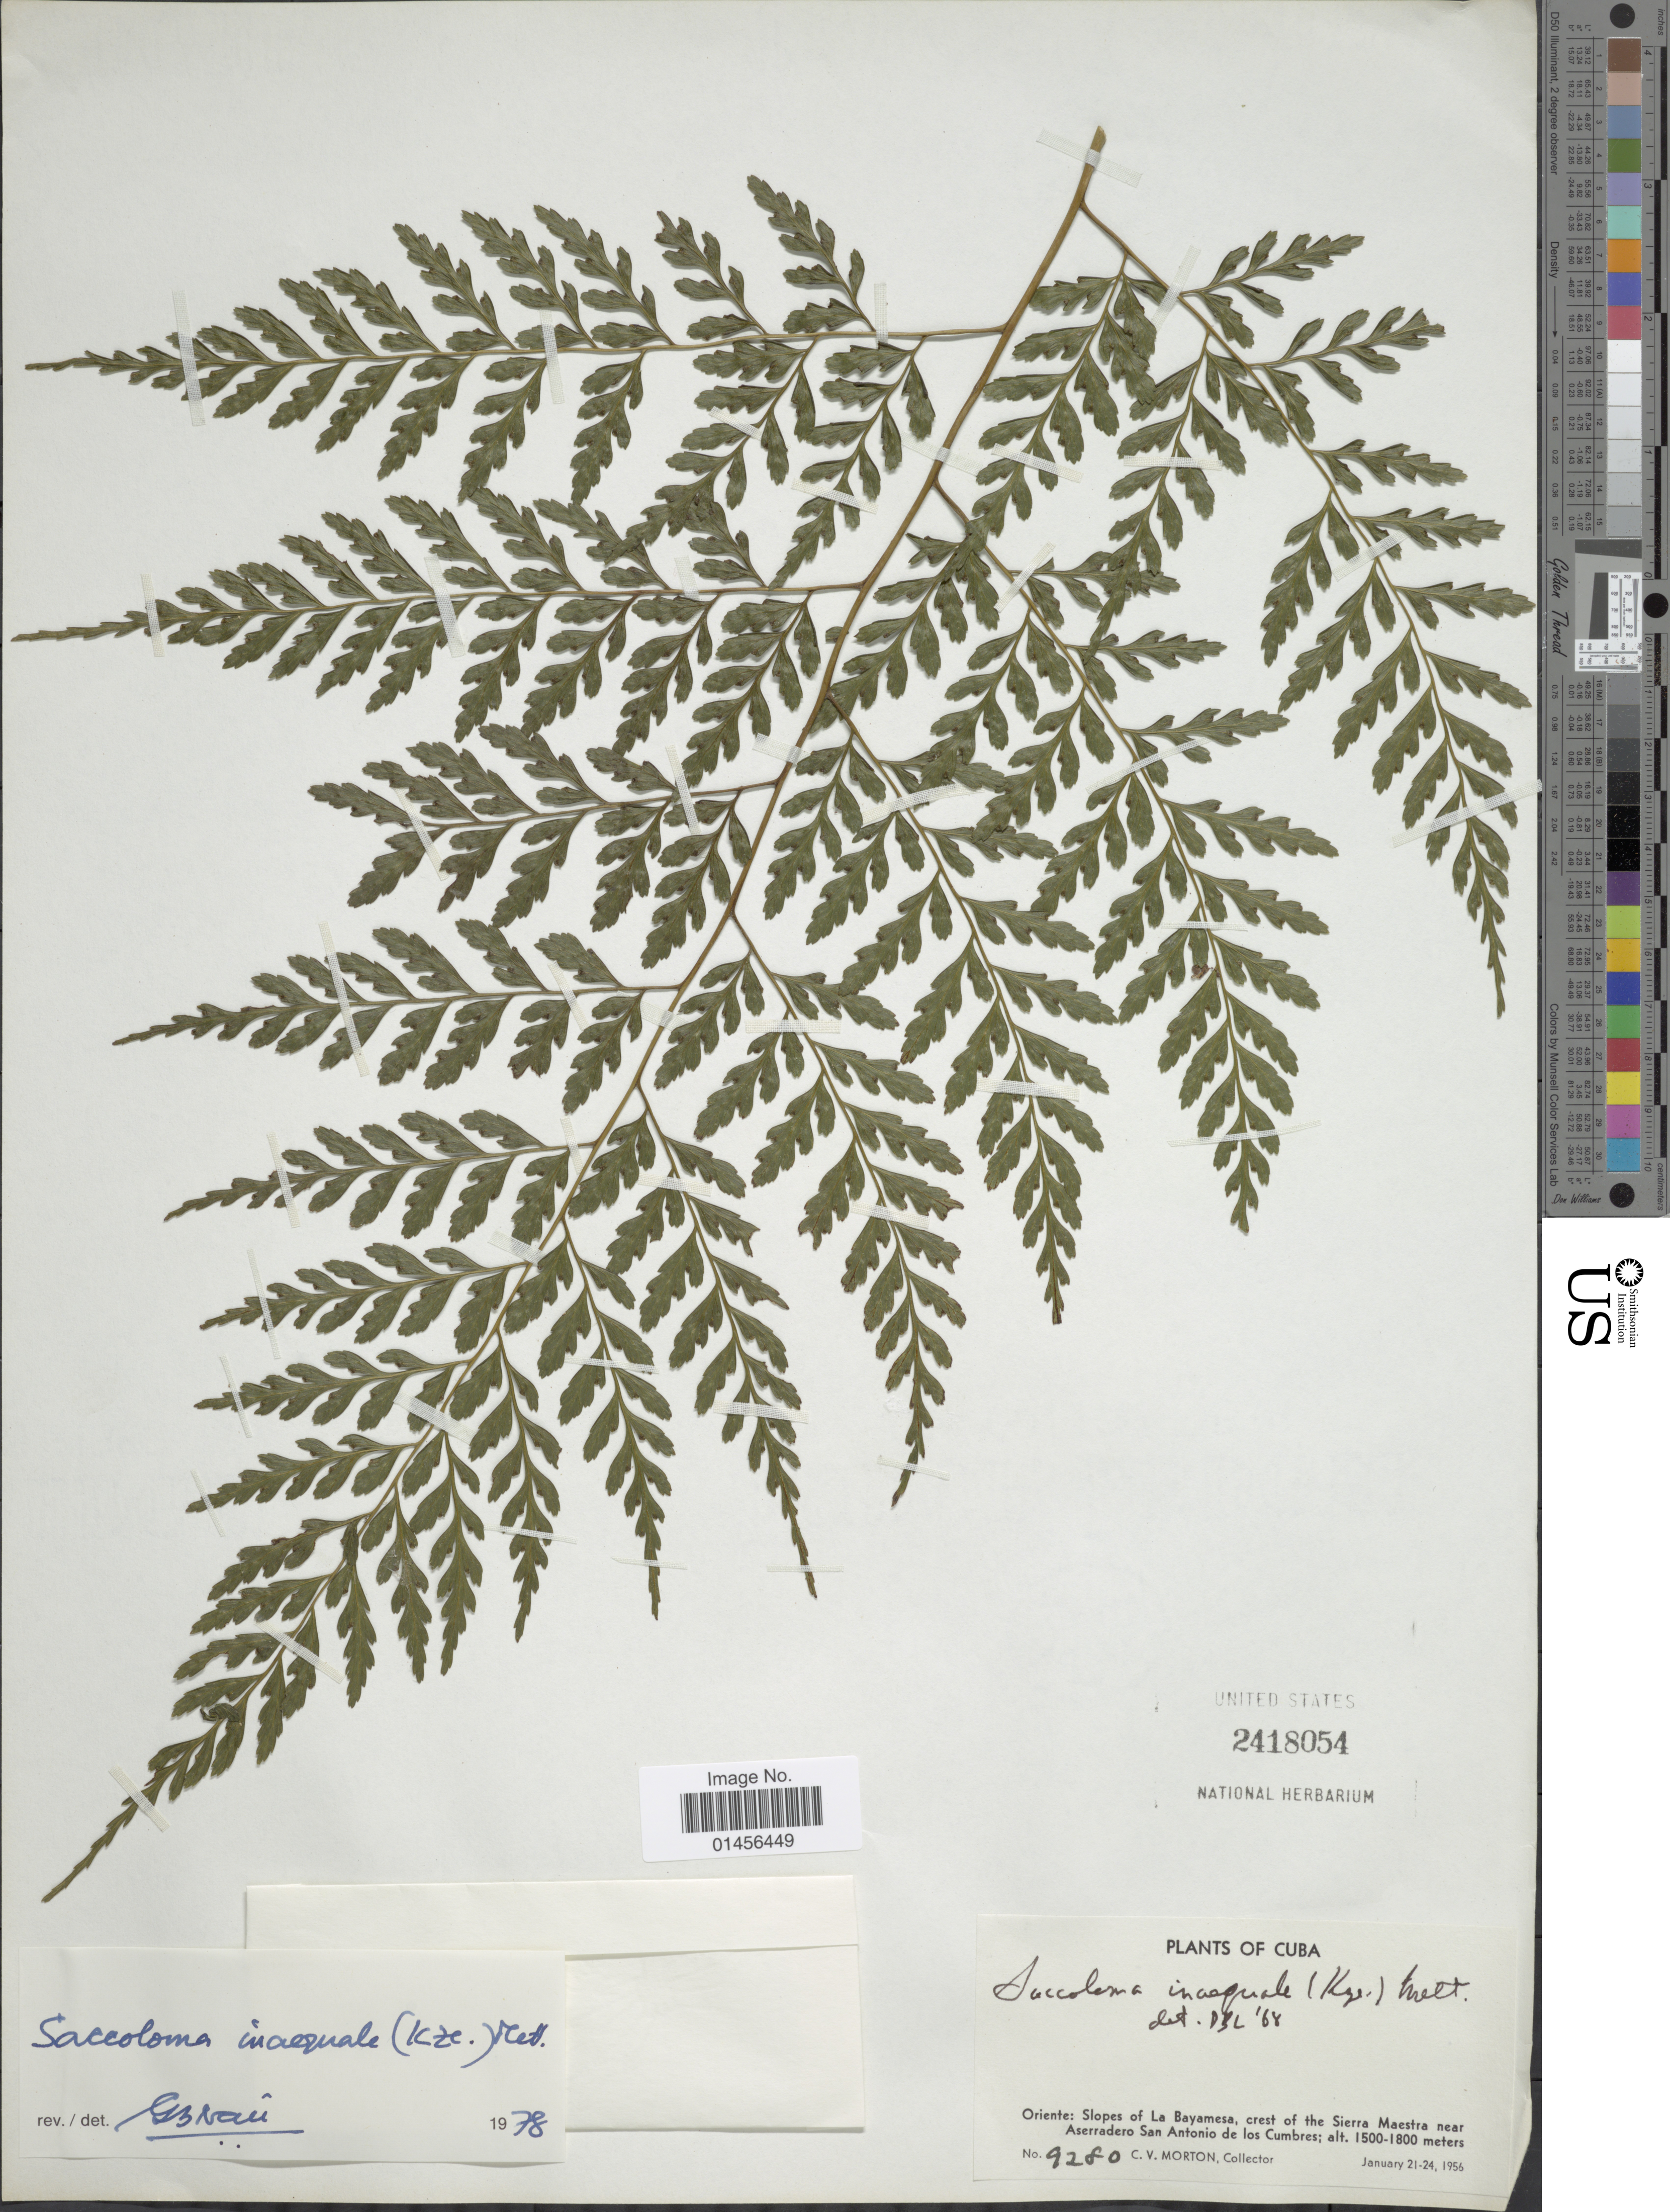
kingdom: Plantae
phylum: Tracheophyta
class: Polypodiopsida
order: Polypodiales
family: Saccolomataceae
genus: Saccoloma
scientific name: Saccoloma inaequale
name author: (Kunze) Mett.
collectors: C. V. Morton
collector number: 9280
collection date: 1956-01-21/1956-01-24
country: Cuba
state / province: Oriente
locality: Slopes of La Bayamesa, crest of the Sierra Maestra near Aserradero San Antonio de los Cumbres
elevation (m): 1500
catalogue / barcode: US 2418054